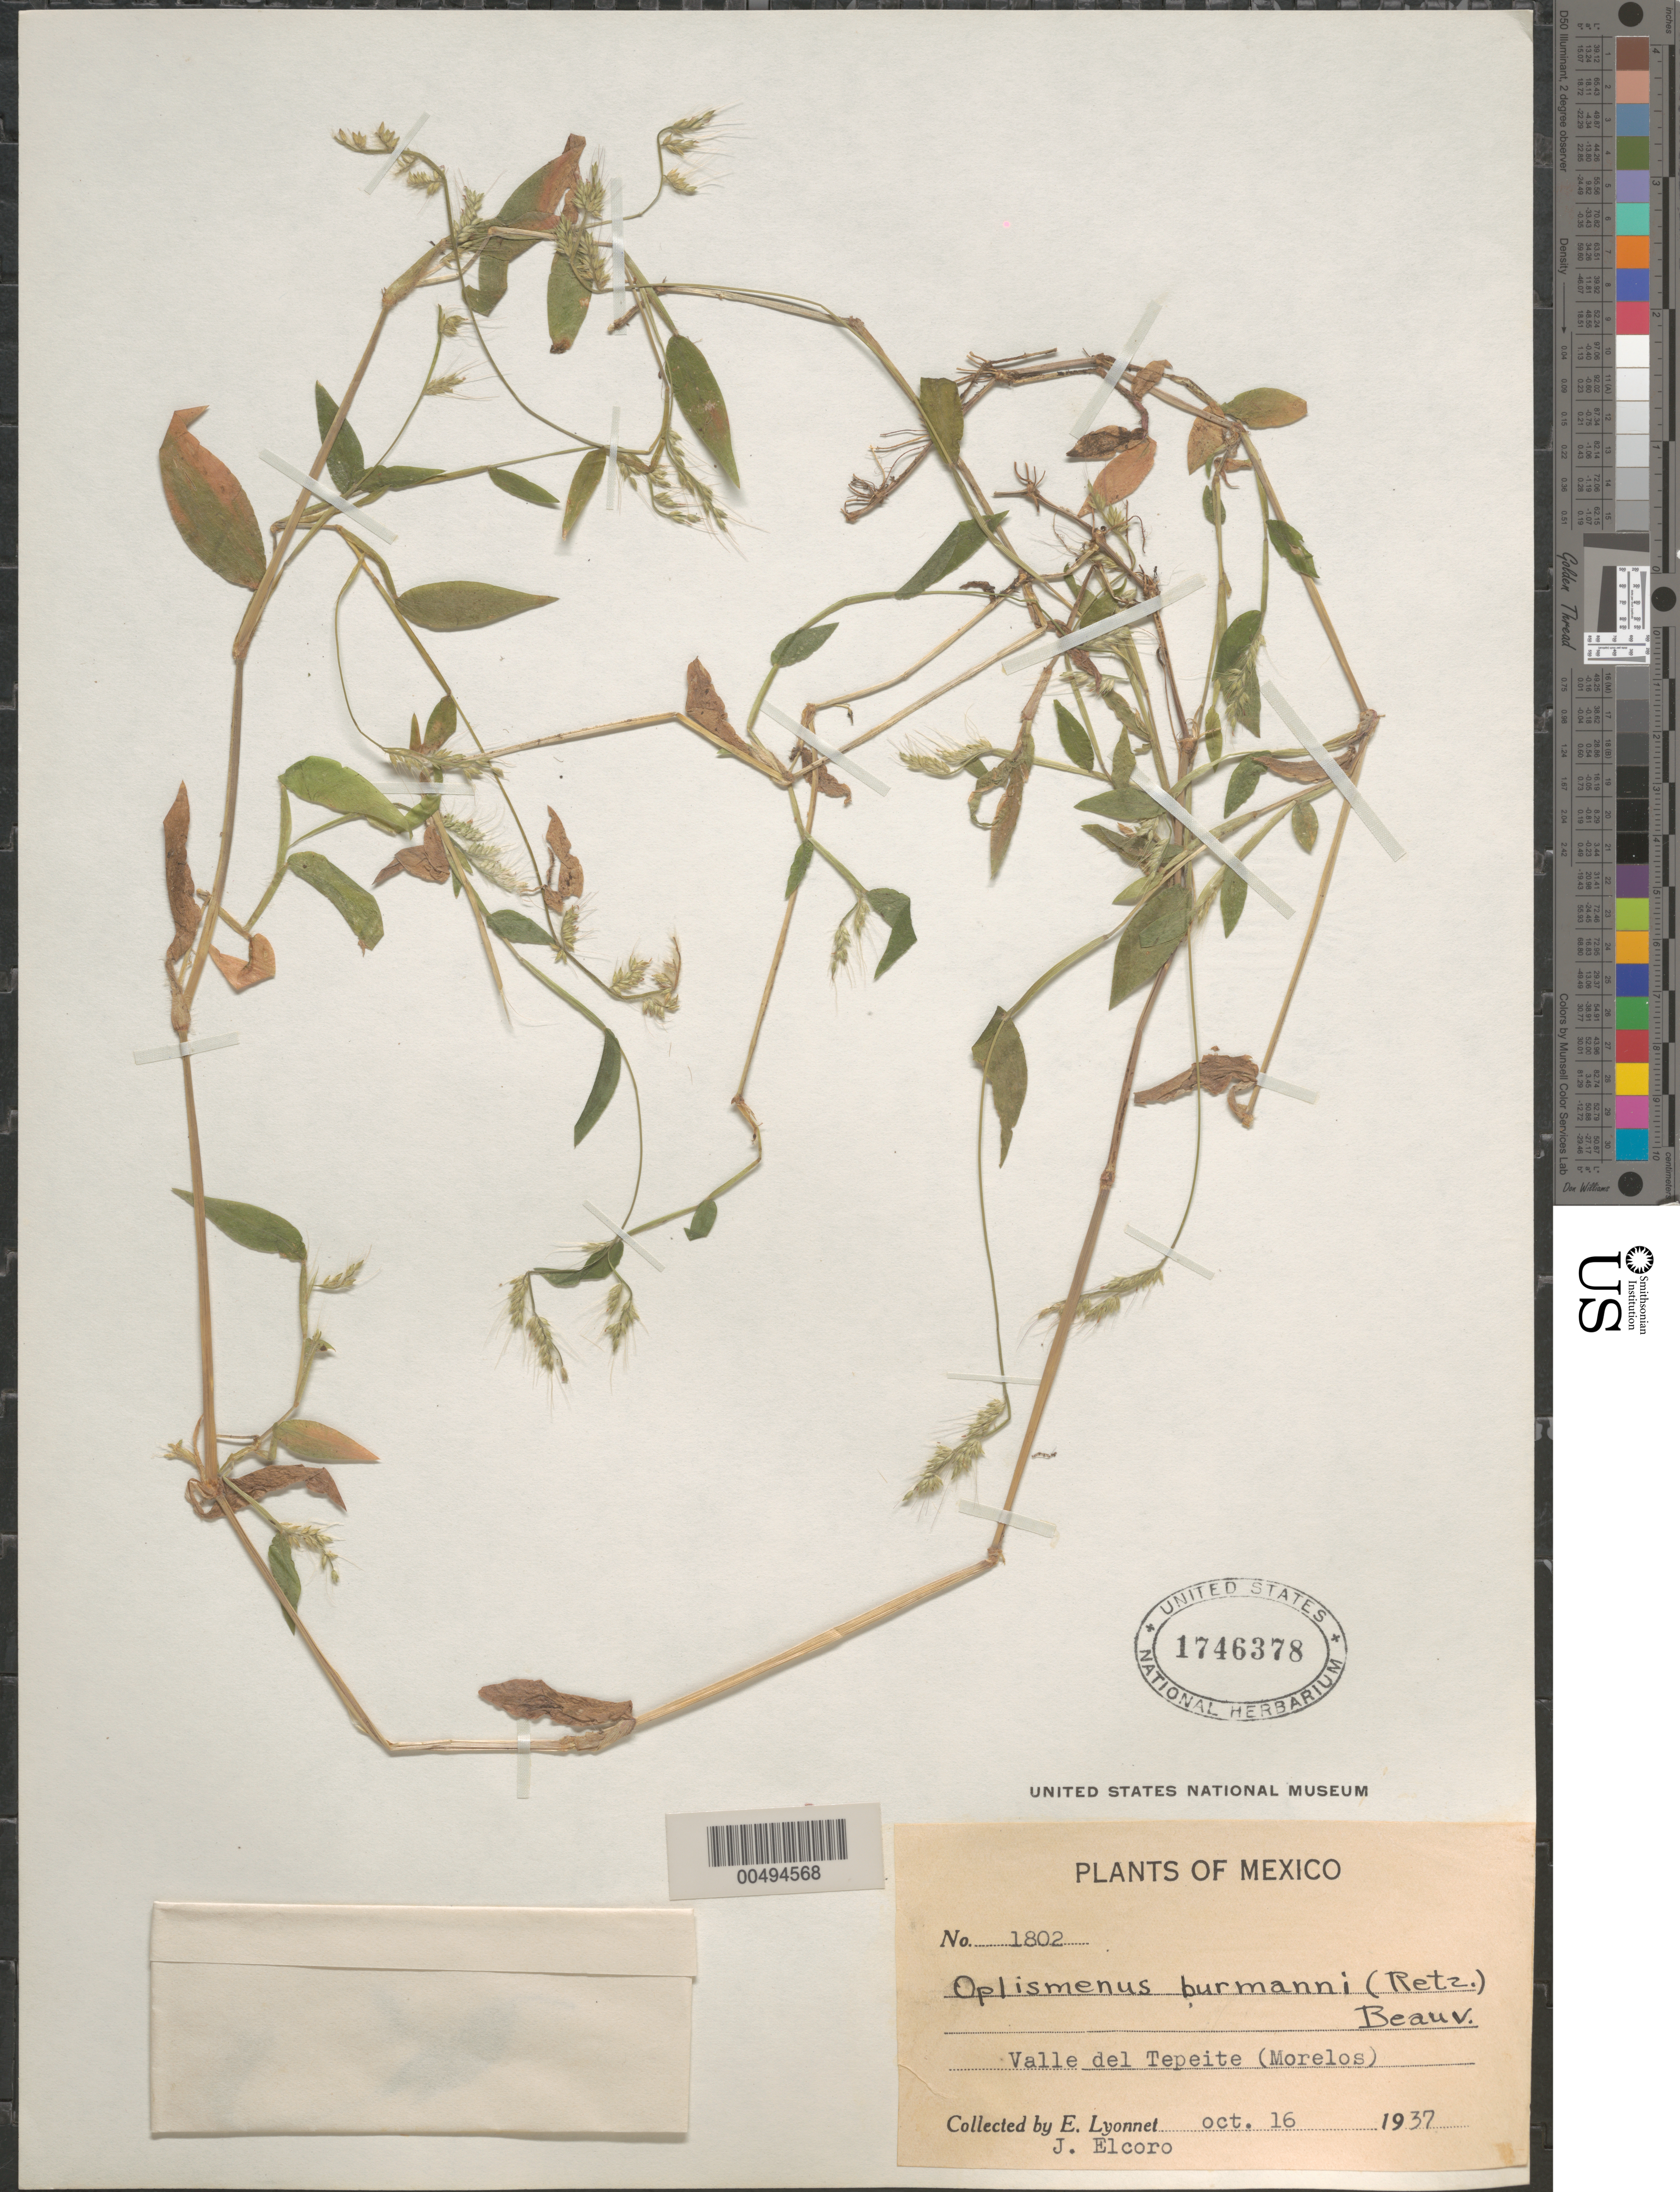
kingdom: Plantae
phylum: Tracheophyta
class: Liliopsida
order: Poales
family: Poaceae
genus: Oplismenus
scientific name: Oplismenus burmannii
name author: (Retz.) P. Beauv.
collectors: Bro. E. Lyonnet & J. Elcoro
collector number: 1802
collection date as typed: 16 Oct 1937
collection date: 1937-10-16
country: Mexico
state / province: Morelos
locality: Valle del Tepeite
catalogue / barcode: US 1746378